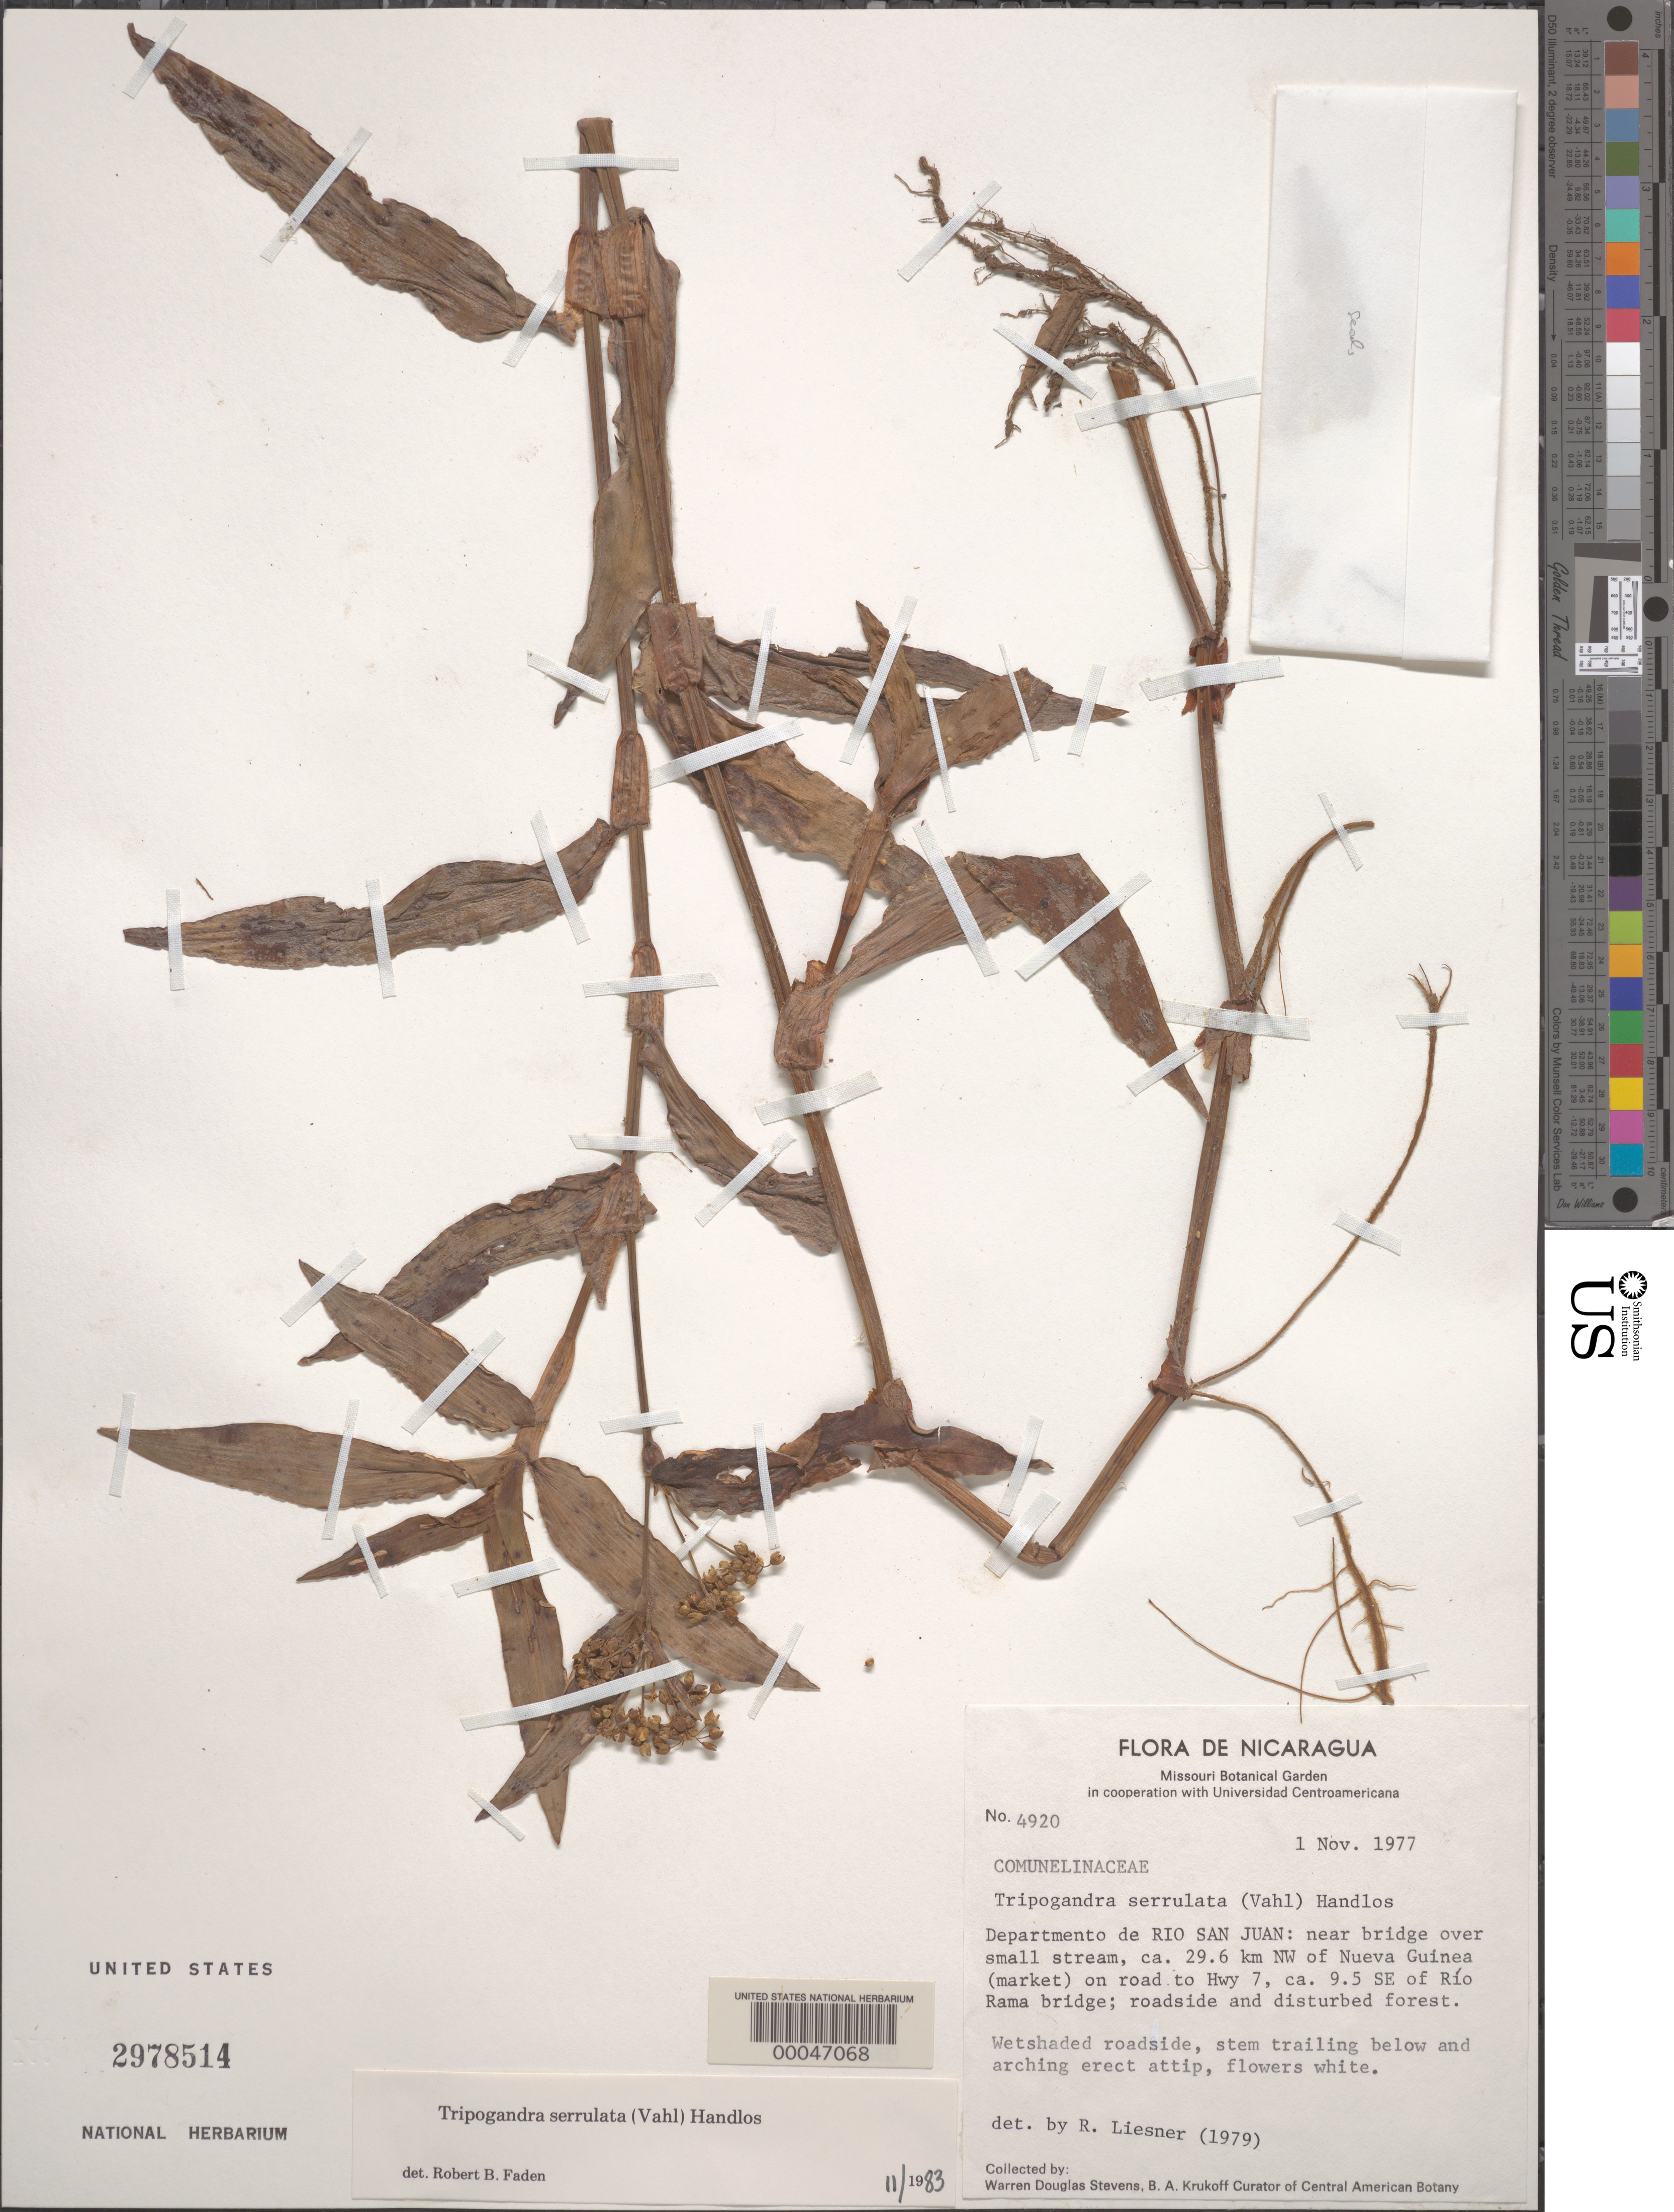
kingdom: Plantae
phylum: Tracheophyta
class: Liliopsida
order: Commelinales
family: Commelinaceae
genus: Tripogandra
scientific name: Tripogandra serrulata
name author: (Vahl) Handlos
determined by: Faden, Robert B., (US), Smithsonian Institution - National Museum of Natural History (UNITED STATES)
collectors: W. D. Stevens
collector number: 4920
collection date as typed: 01 Nov 1977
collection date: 1977-11-01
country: Nicaragua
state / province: Río San Juan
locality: Nw of nueva guinea, road to hwy 7, se of rio rama bridge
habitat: Wet roadside and disturbed forest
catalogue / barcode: US 2978514